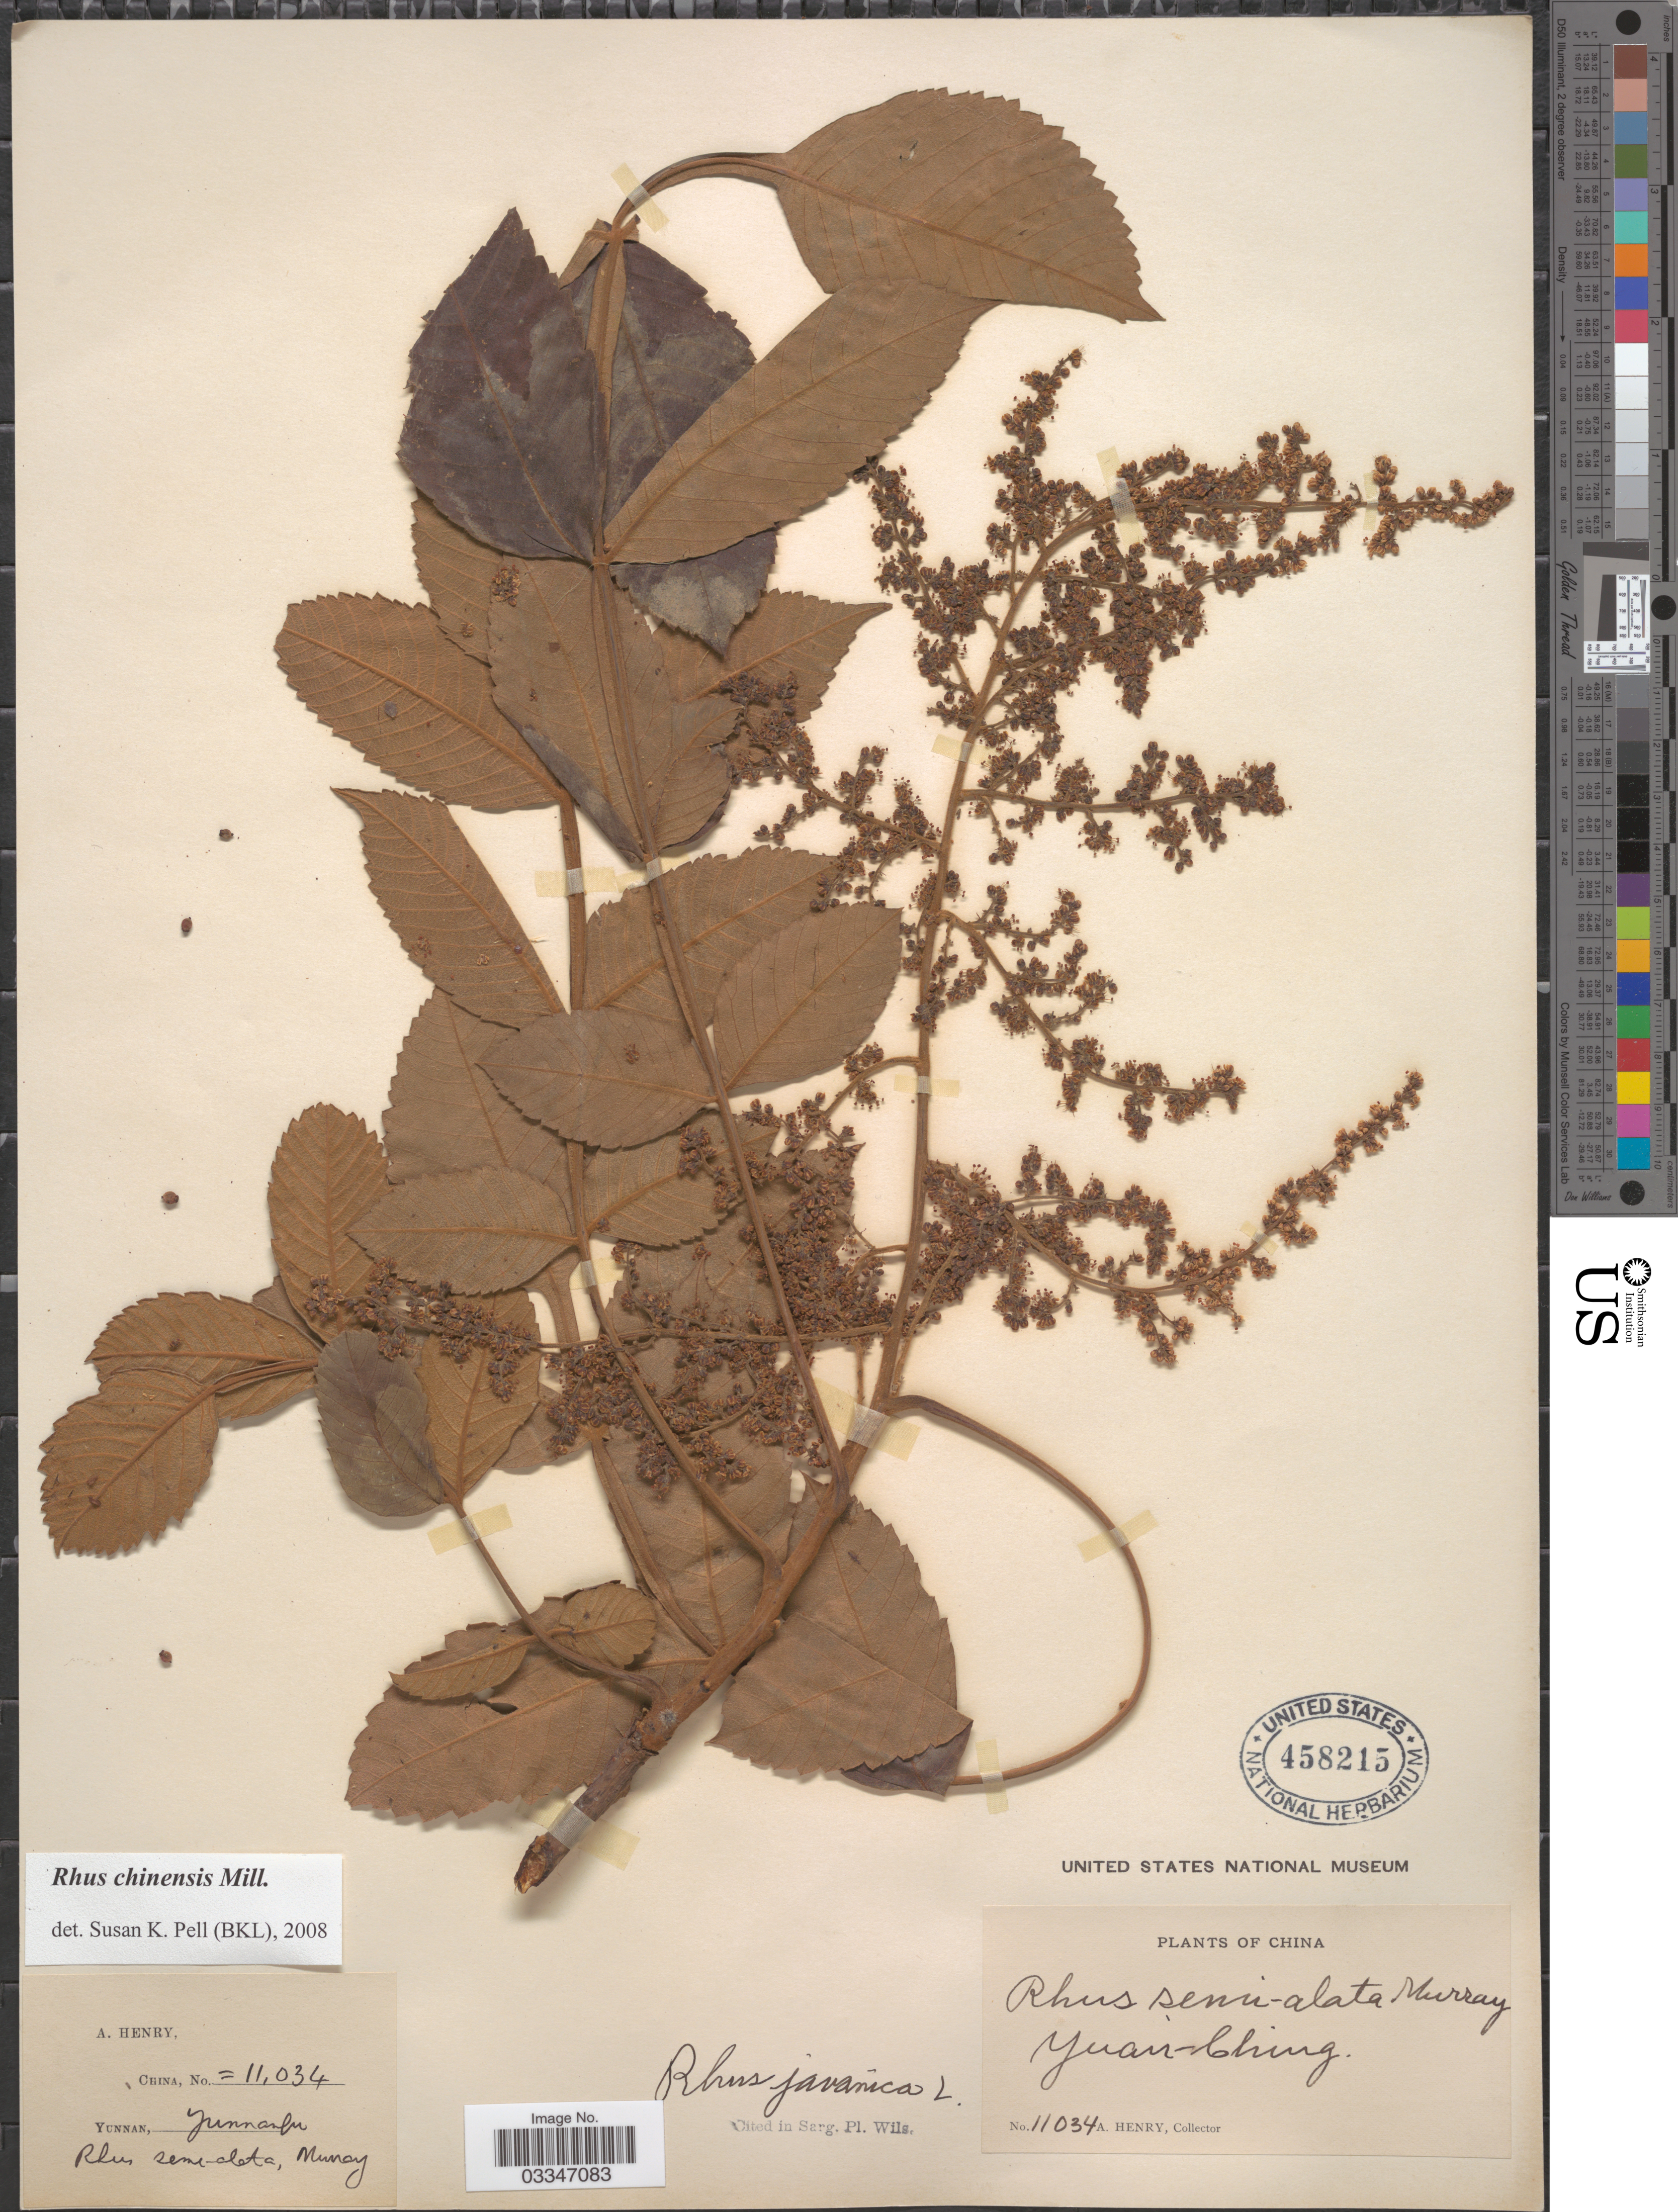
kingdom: Plantae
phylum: Tracheophyta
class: Magnoliopsida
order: Sapindales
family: Anacardiaceae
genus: Rhus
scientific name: Rhus chinensis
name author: Mill.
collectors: A. Henry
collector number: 11034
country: China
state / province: Yunnan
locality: Yuan-Ching.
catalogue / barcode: US 458215